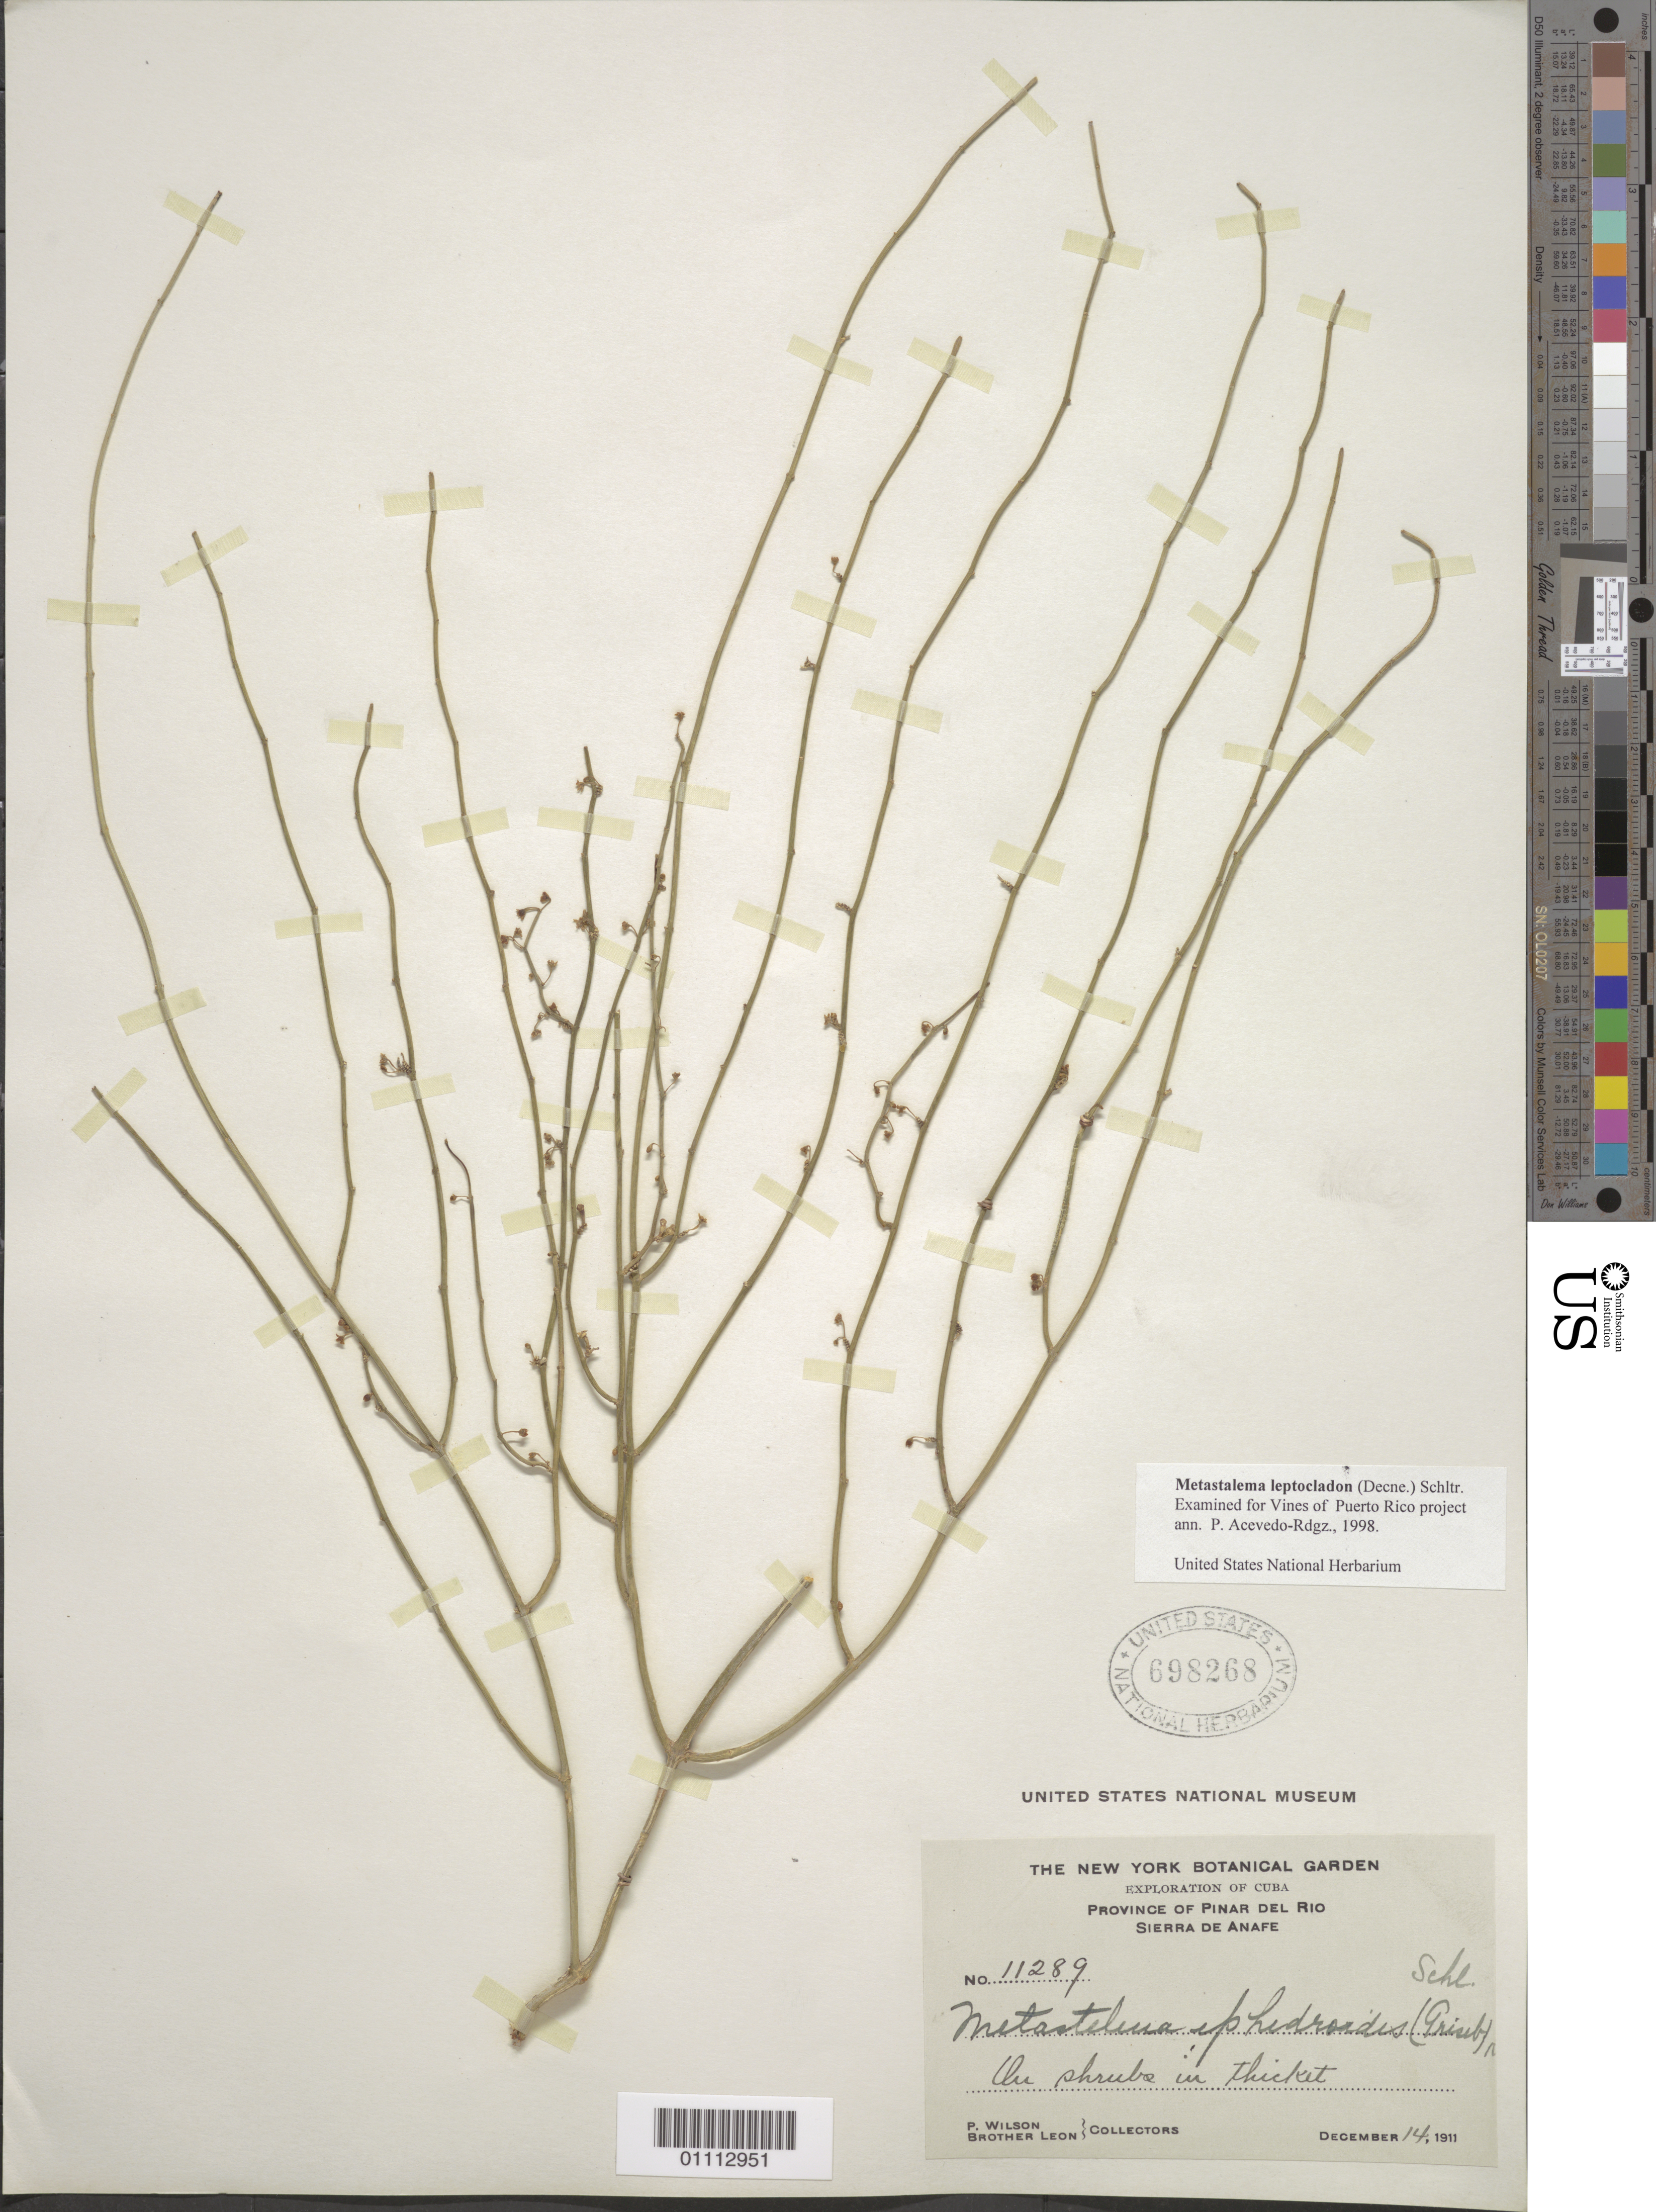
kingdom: Plantae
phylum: Tracheophyta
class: Magnoliopsida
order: Gentianales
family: Apocynaceae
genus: Metastelma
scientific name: Metastelma leptocladum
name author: (Decne.) Schltr.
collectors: P. Wilson & Bro. León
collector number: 11289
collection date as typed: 14 Dec 1911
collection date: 1911-12-14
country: Cuba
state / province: Pinar del Rio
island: Cuba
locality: Province of Pinar del Rio Sierra de Anafe In shrubs in thicket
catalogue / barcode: US 698268